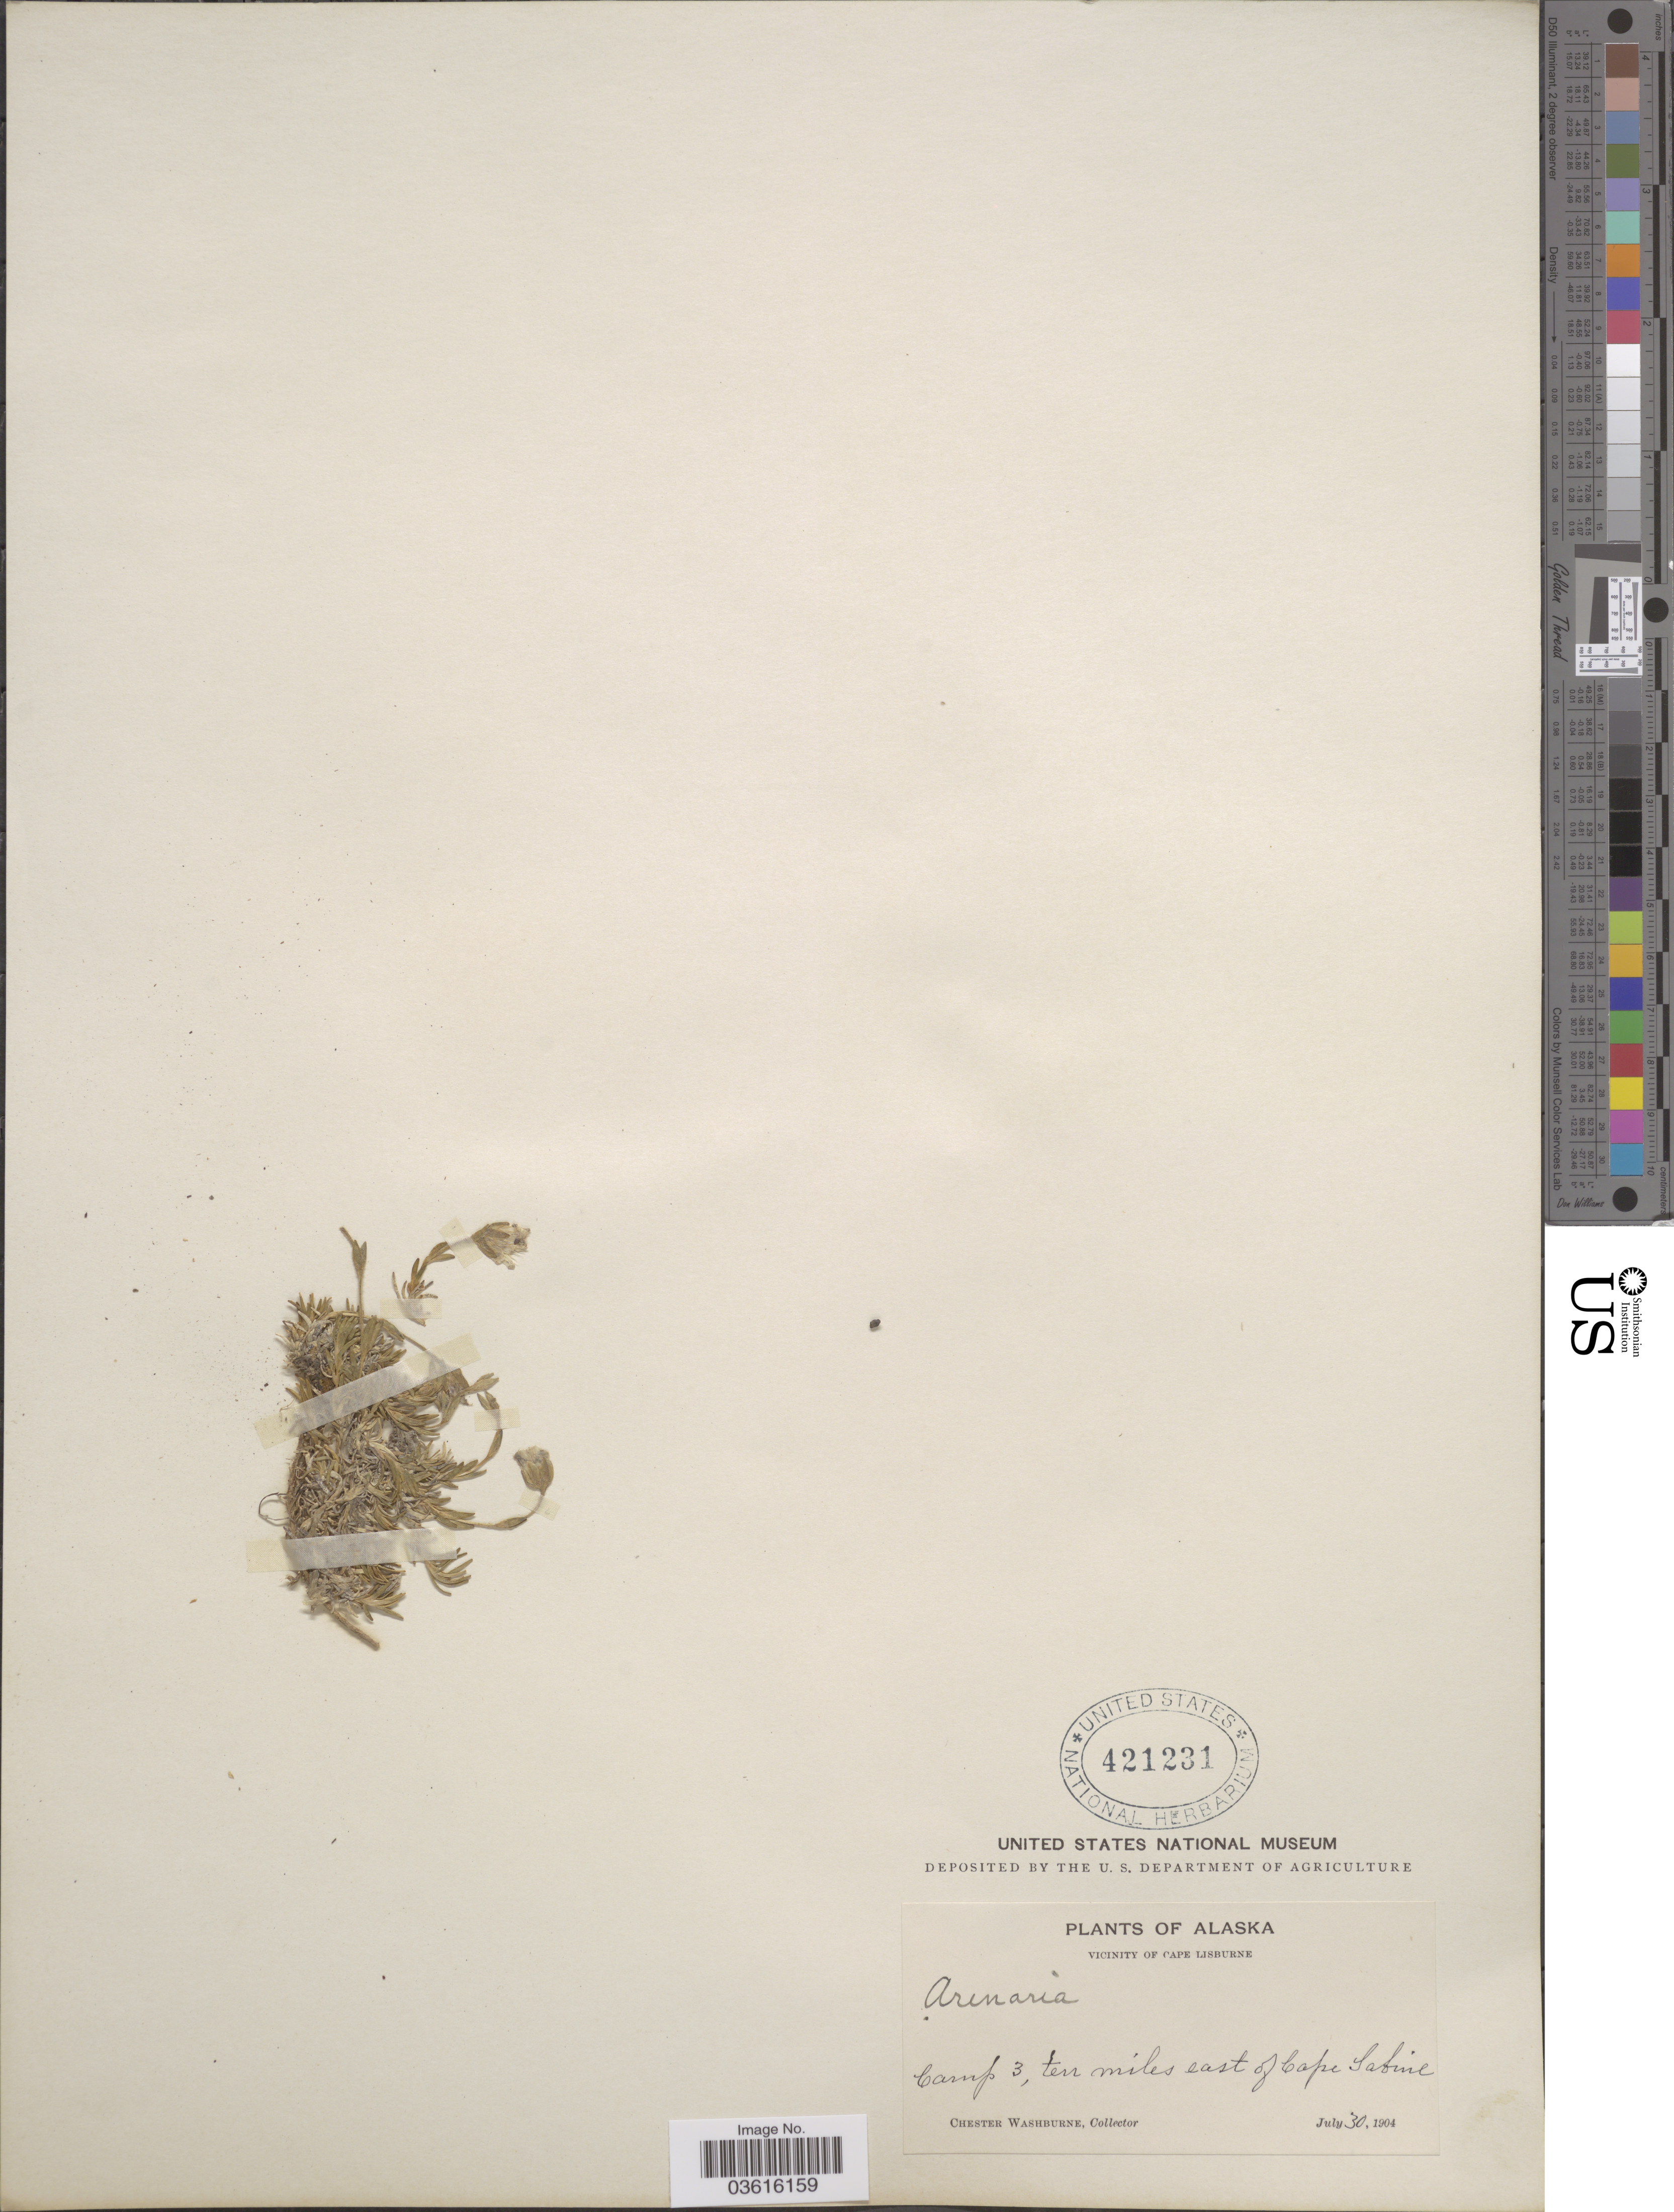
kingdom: Plantae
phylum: Tracheophyta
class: Magnoliopsida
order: Caryophyllales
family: Caryophyllaceae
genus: Pseudocherleria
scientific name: Pseudocherleria macrocarpa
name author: (Pursh) Dillenb. & Kadereit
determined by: U.S. National Herbarium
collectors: C. Washburne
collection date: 1904-07-30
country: United States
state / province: Alaska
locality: Vicinity of Cape Lisburne. Camp 3, ten miles east of Cape Sabine.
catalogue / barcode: US 421231